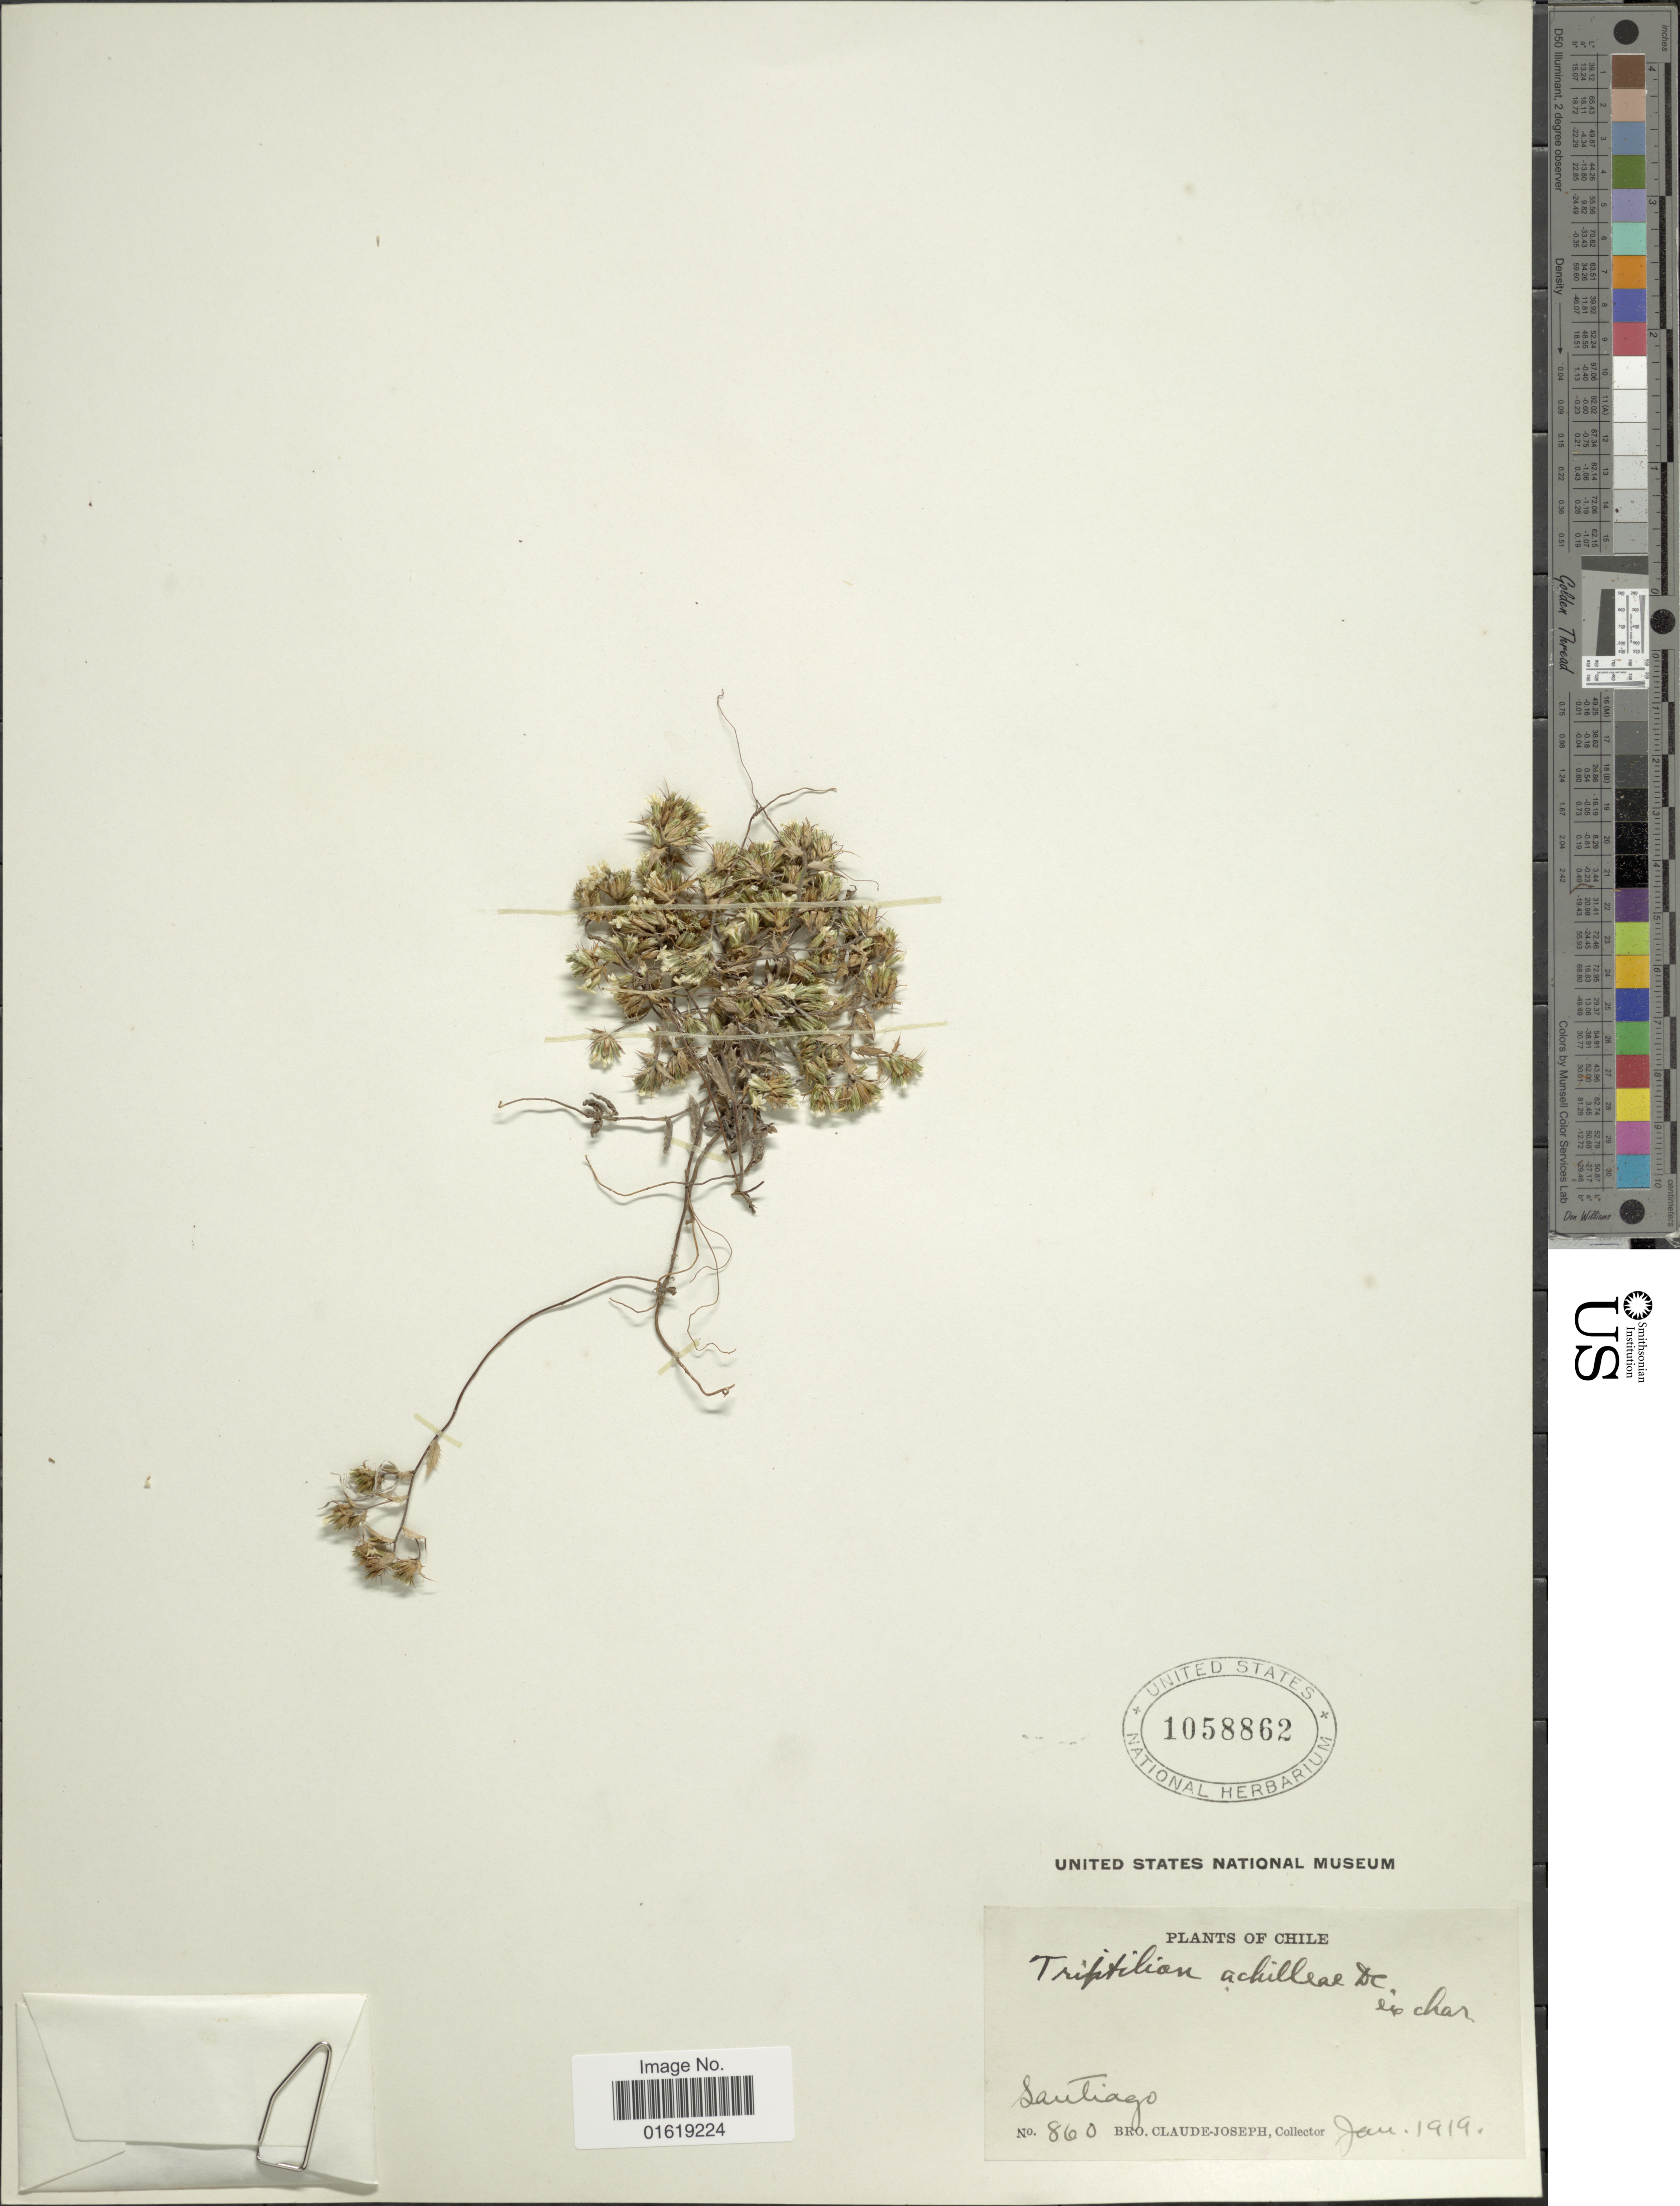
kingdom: Plantae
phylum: Tracheophyta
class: Magnoliopsida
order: Asterales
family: Asteraceae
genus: Triptilion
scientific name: Triptilion achilleae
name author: DC.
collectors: Bro. Claude-Joseph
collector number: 860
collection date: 1919-01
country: Chile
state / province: Región Metropolitana (RM)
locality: Santiago.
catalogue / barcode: US 1058862